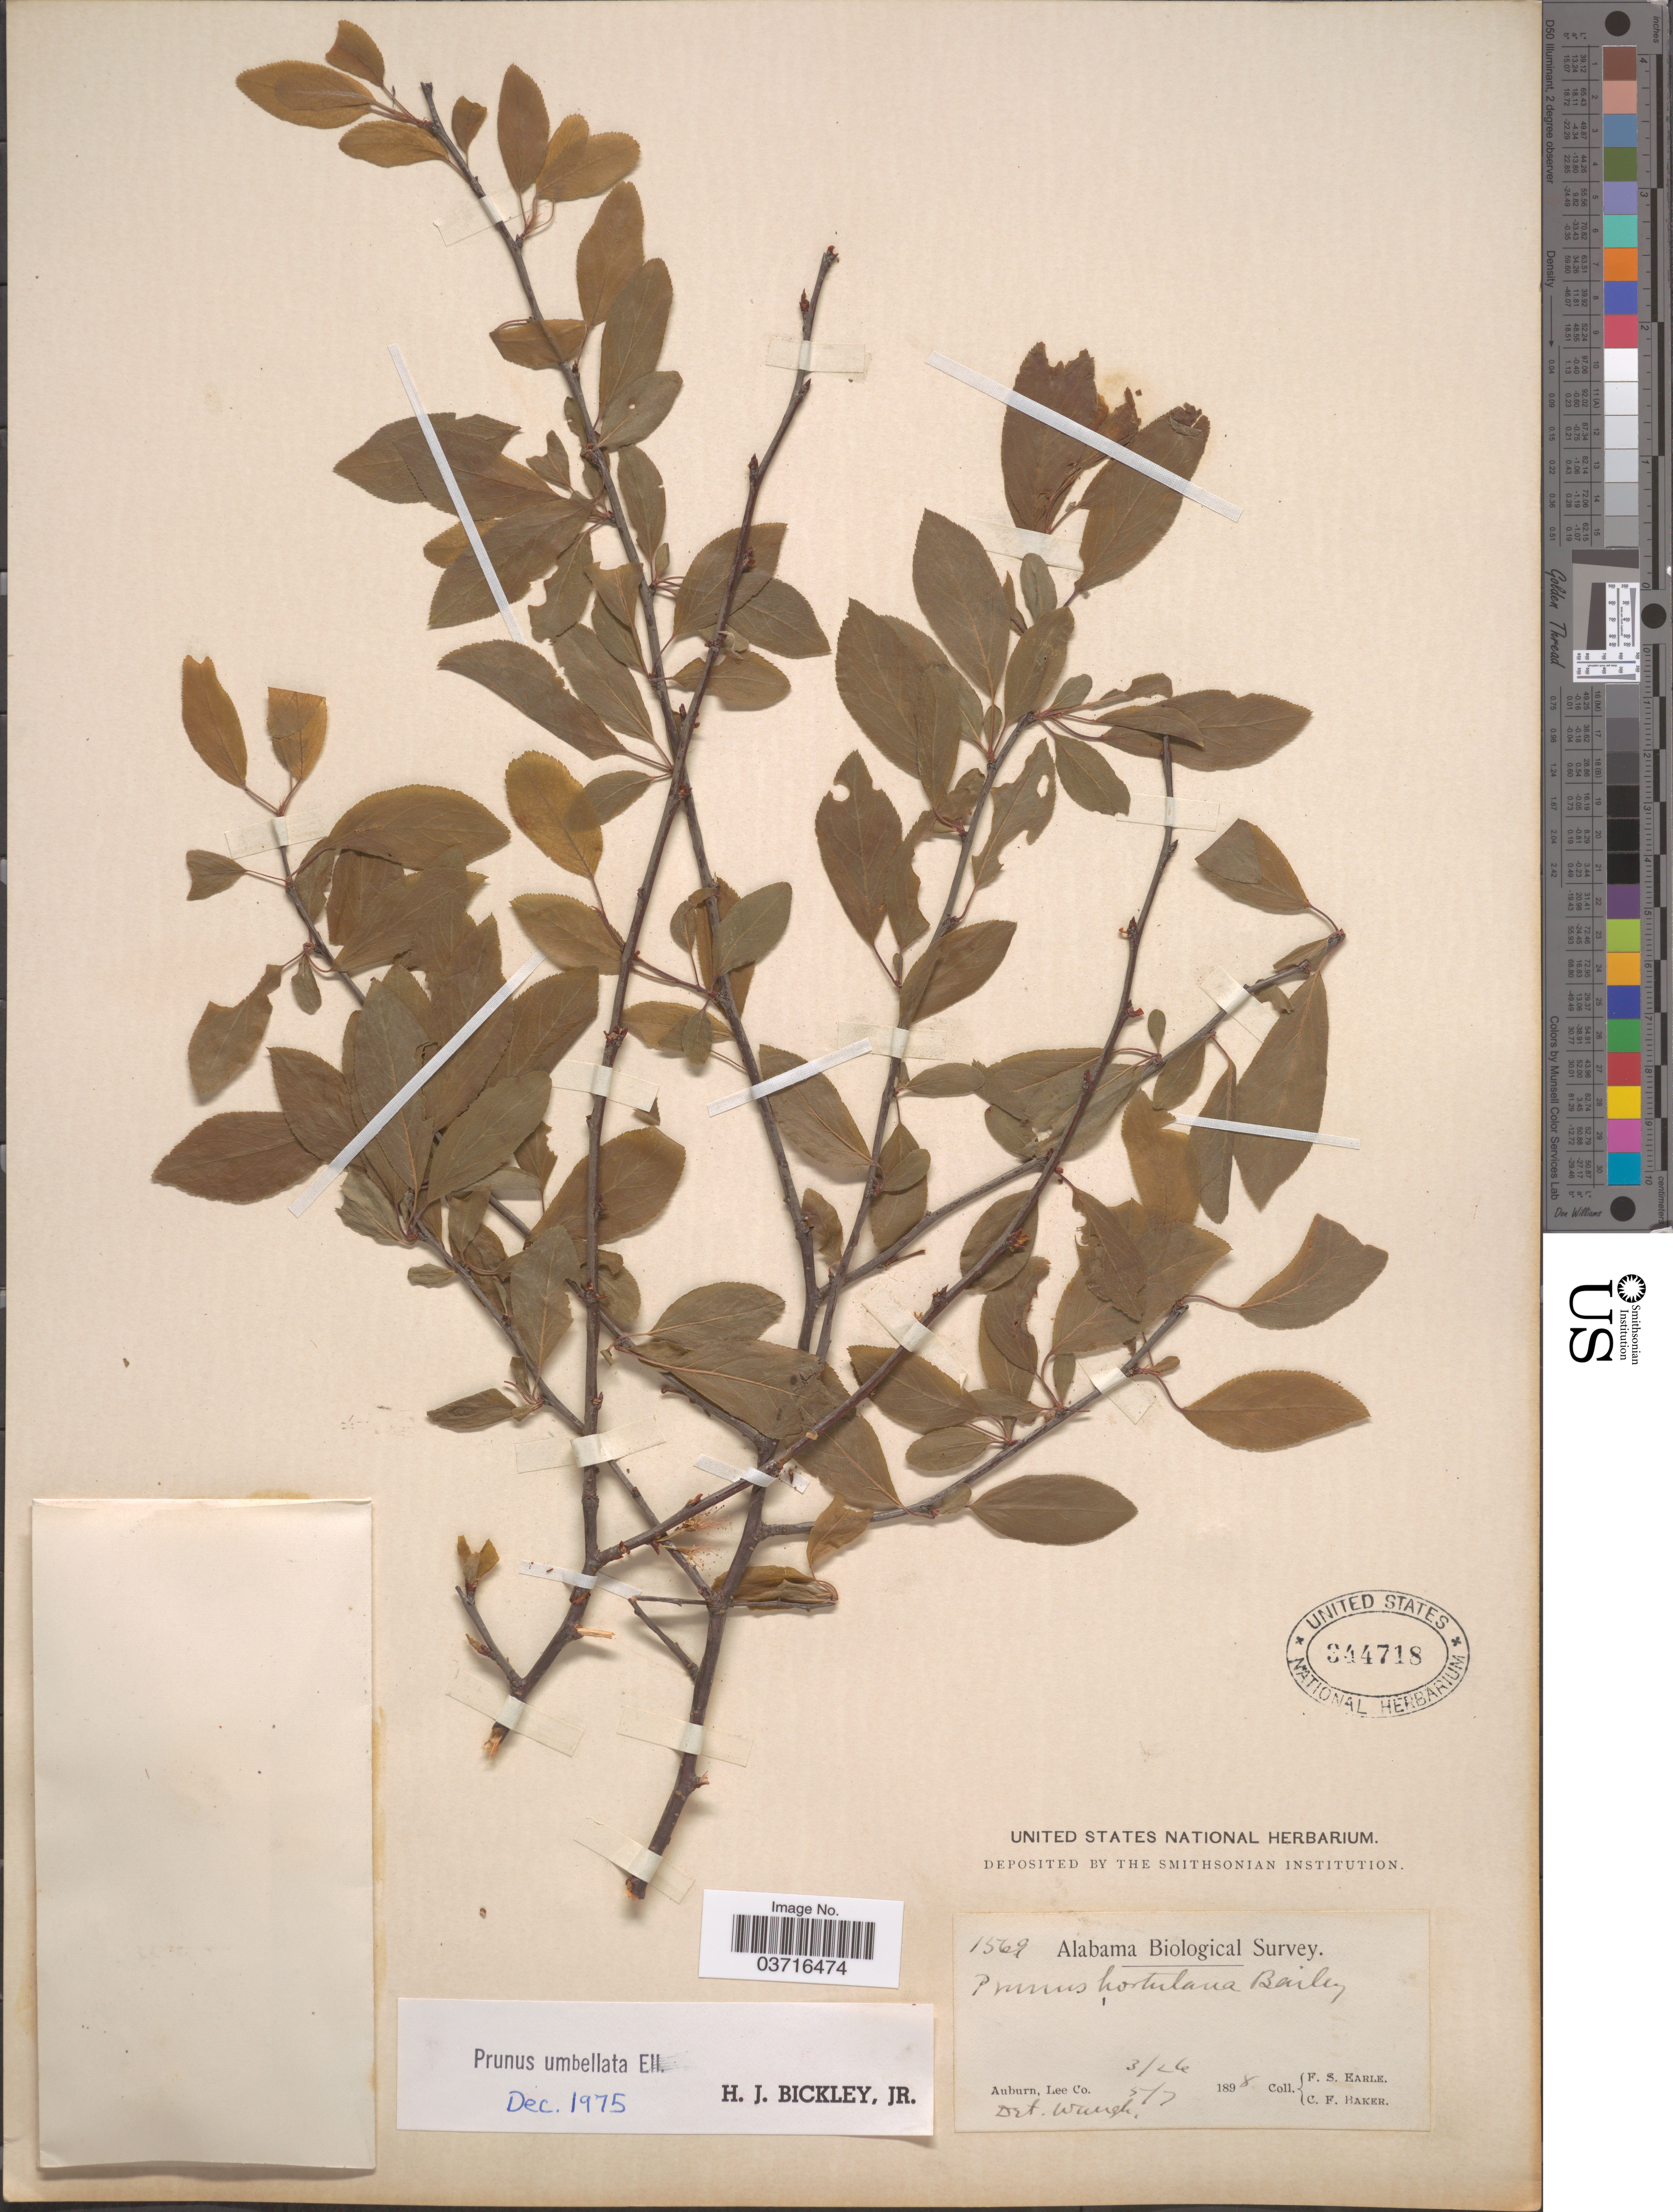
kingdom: Plantae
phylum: Tracheophyta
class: Magnoliopsida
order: Rosales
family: Rosaceae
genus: Prunus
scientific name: Prunus umbellata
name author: Elliott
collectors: F. S. Earle & C. F. Baker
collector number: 1569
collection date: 1898-03-26/1898-05-07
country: United States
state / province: Alabama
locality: Auburn, Lee Co.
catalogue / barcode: US 344718